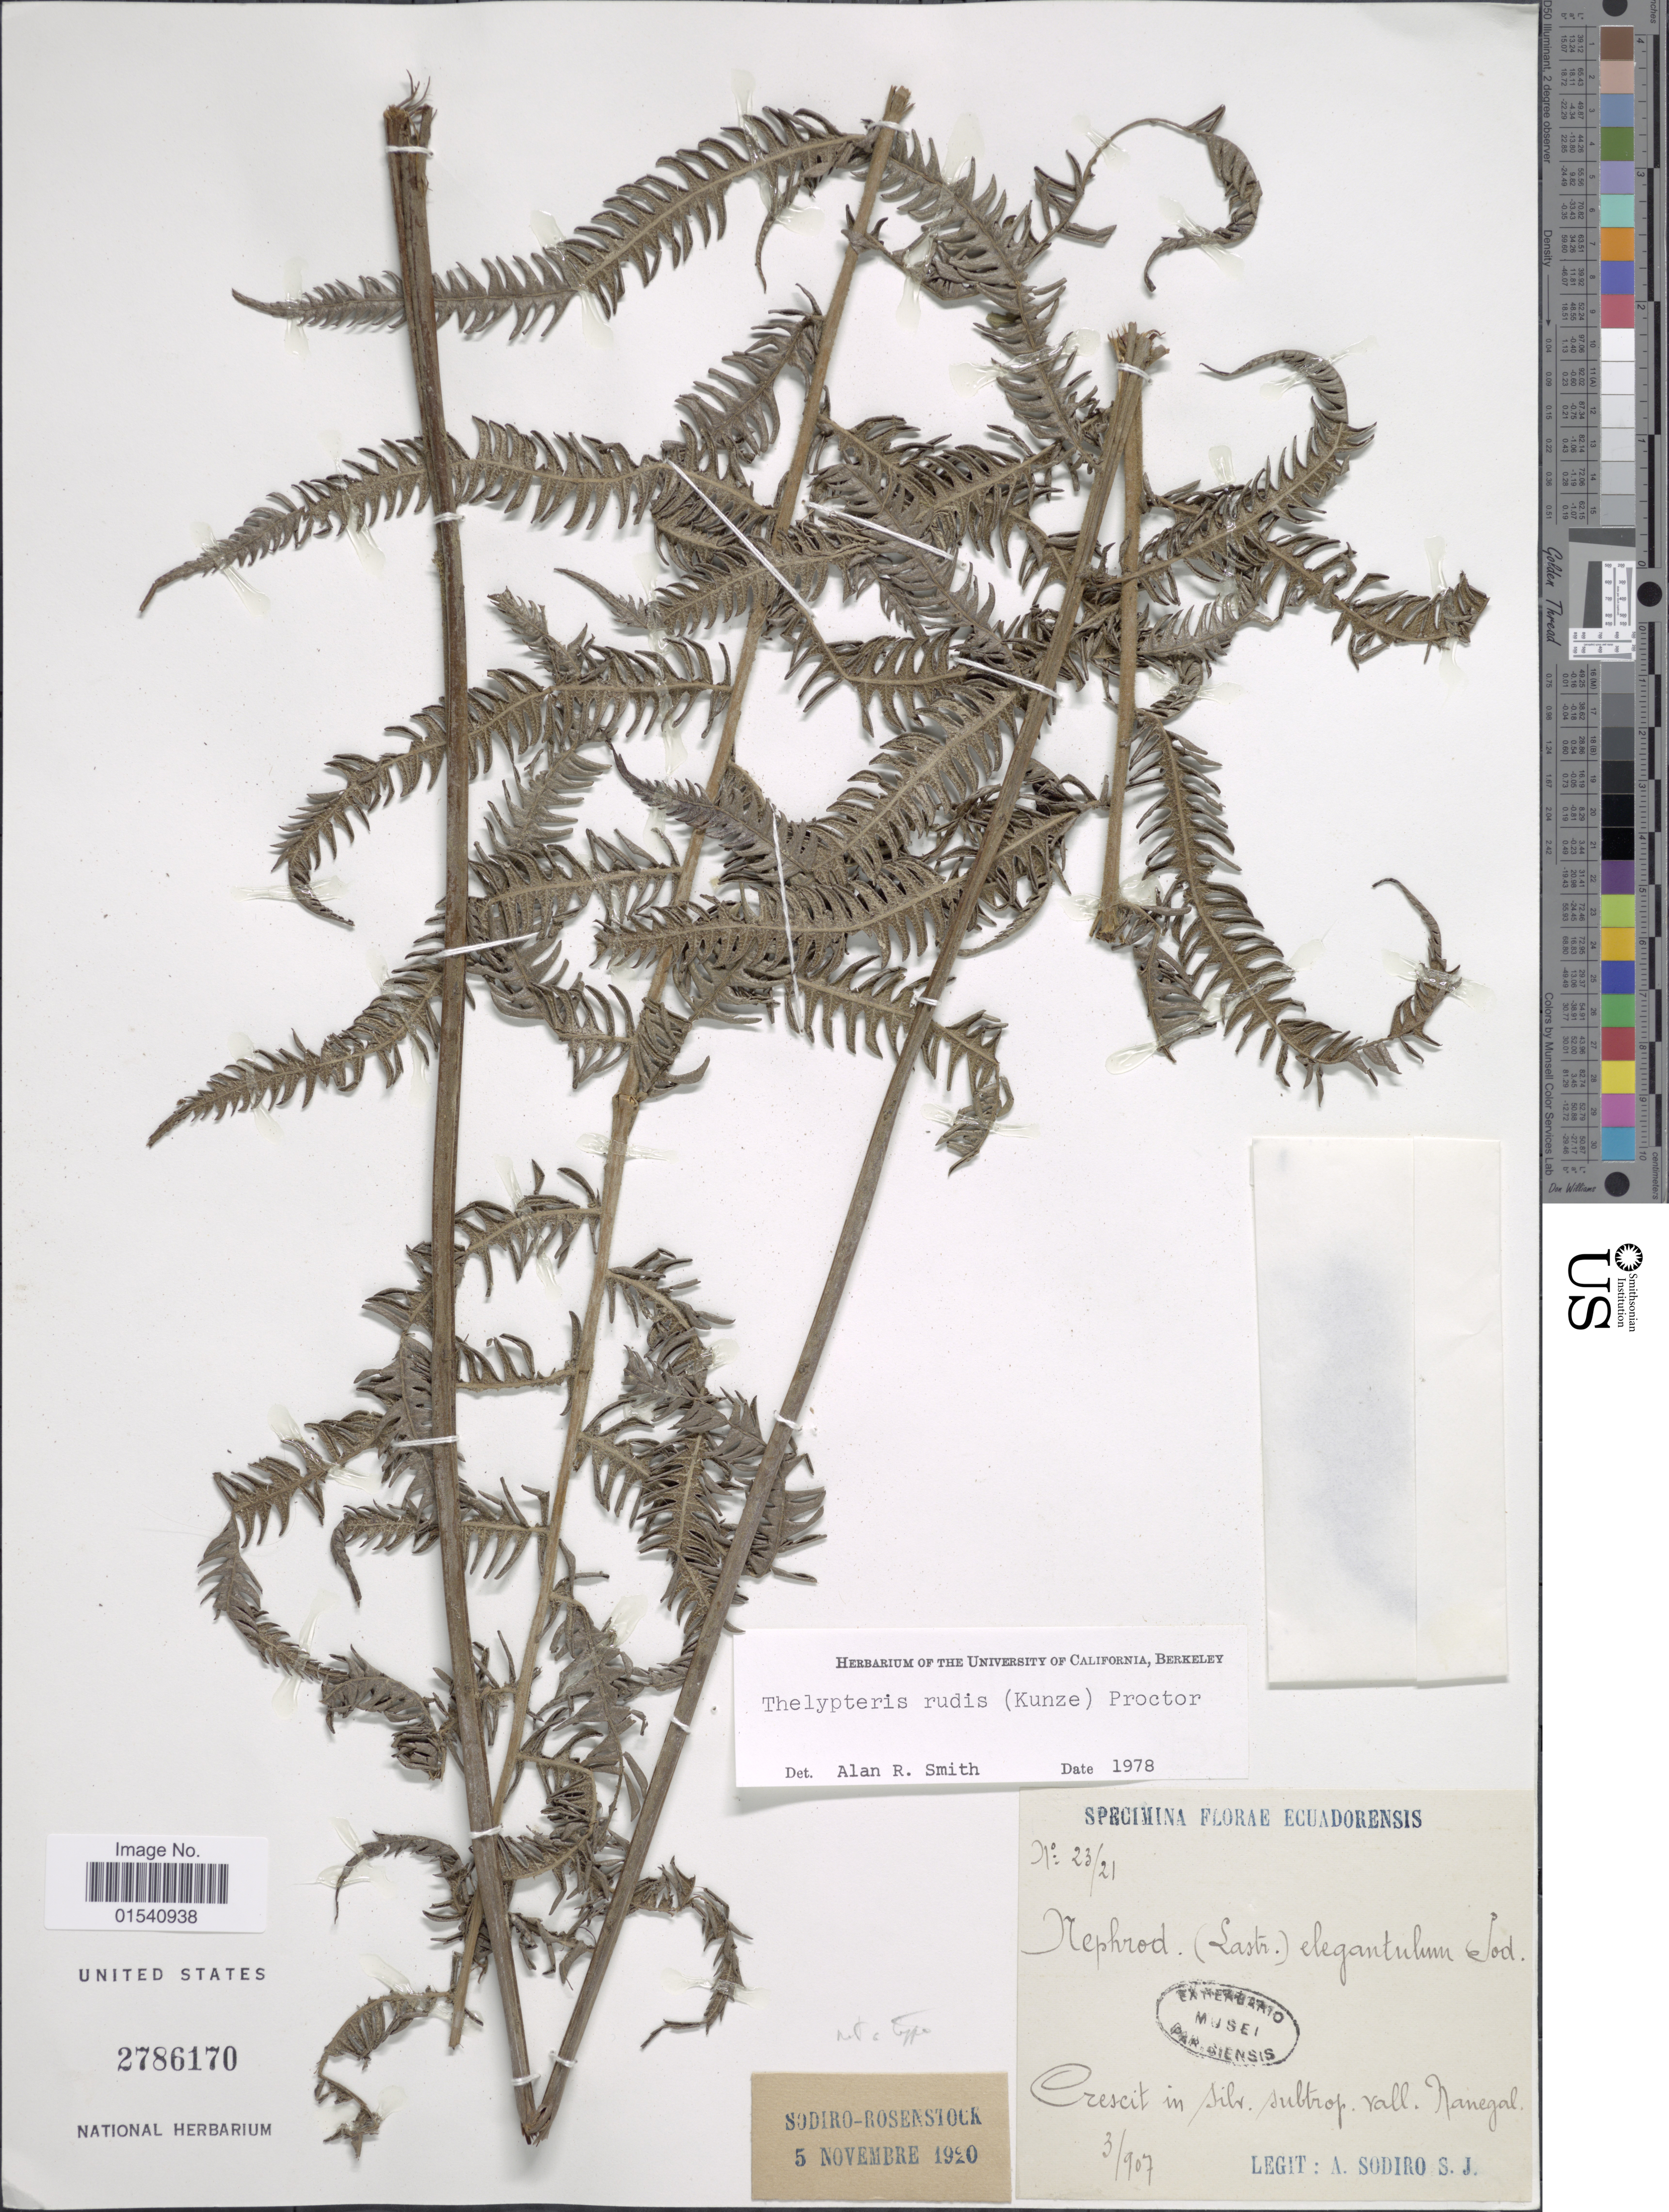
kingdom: Plantae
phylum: Tracheophyta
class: Polypodiopsida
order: Polypodiales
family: Thelypteridaceae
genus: Amauropelta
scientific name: Amauropelta rudis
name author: (Kunze) Pic. Serm.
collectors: A. Sodiro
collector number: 23/21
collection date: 1907-03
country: Ecuador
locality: Crescit in silv. subtrop vall Nanegal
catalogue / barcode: US 2786170